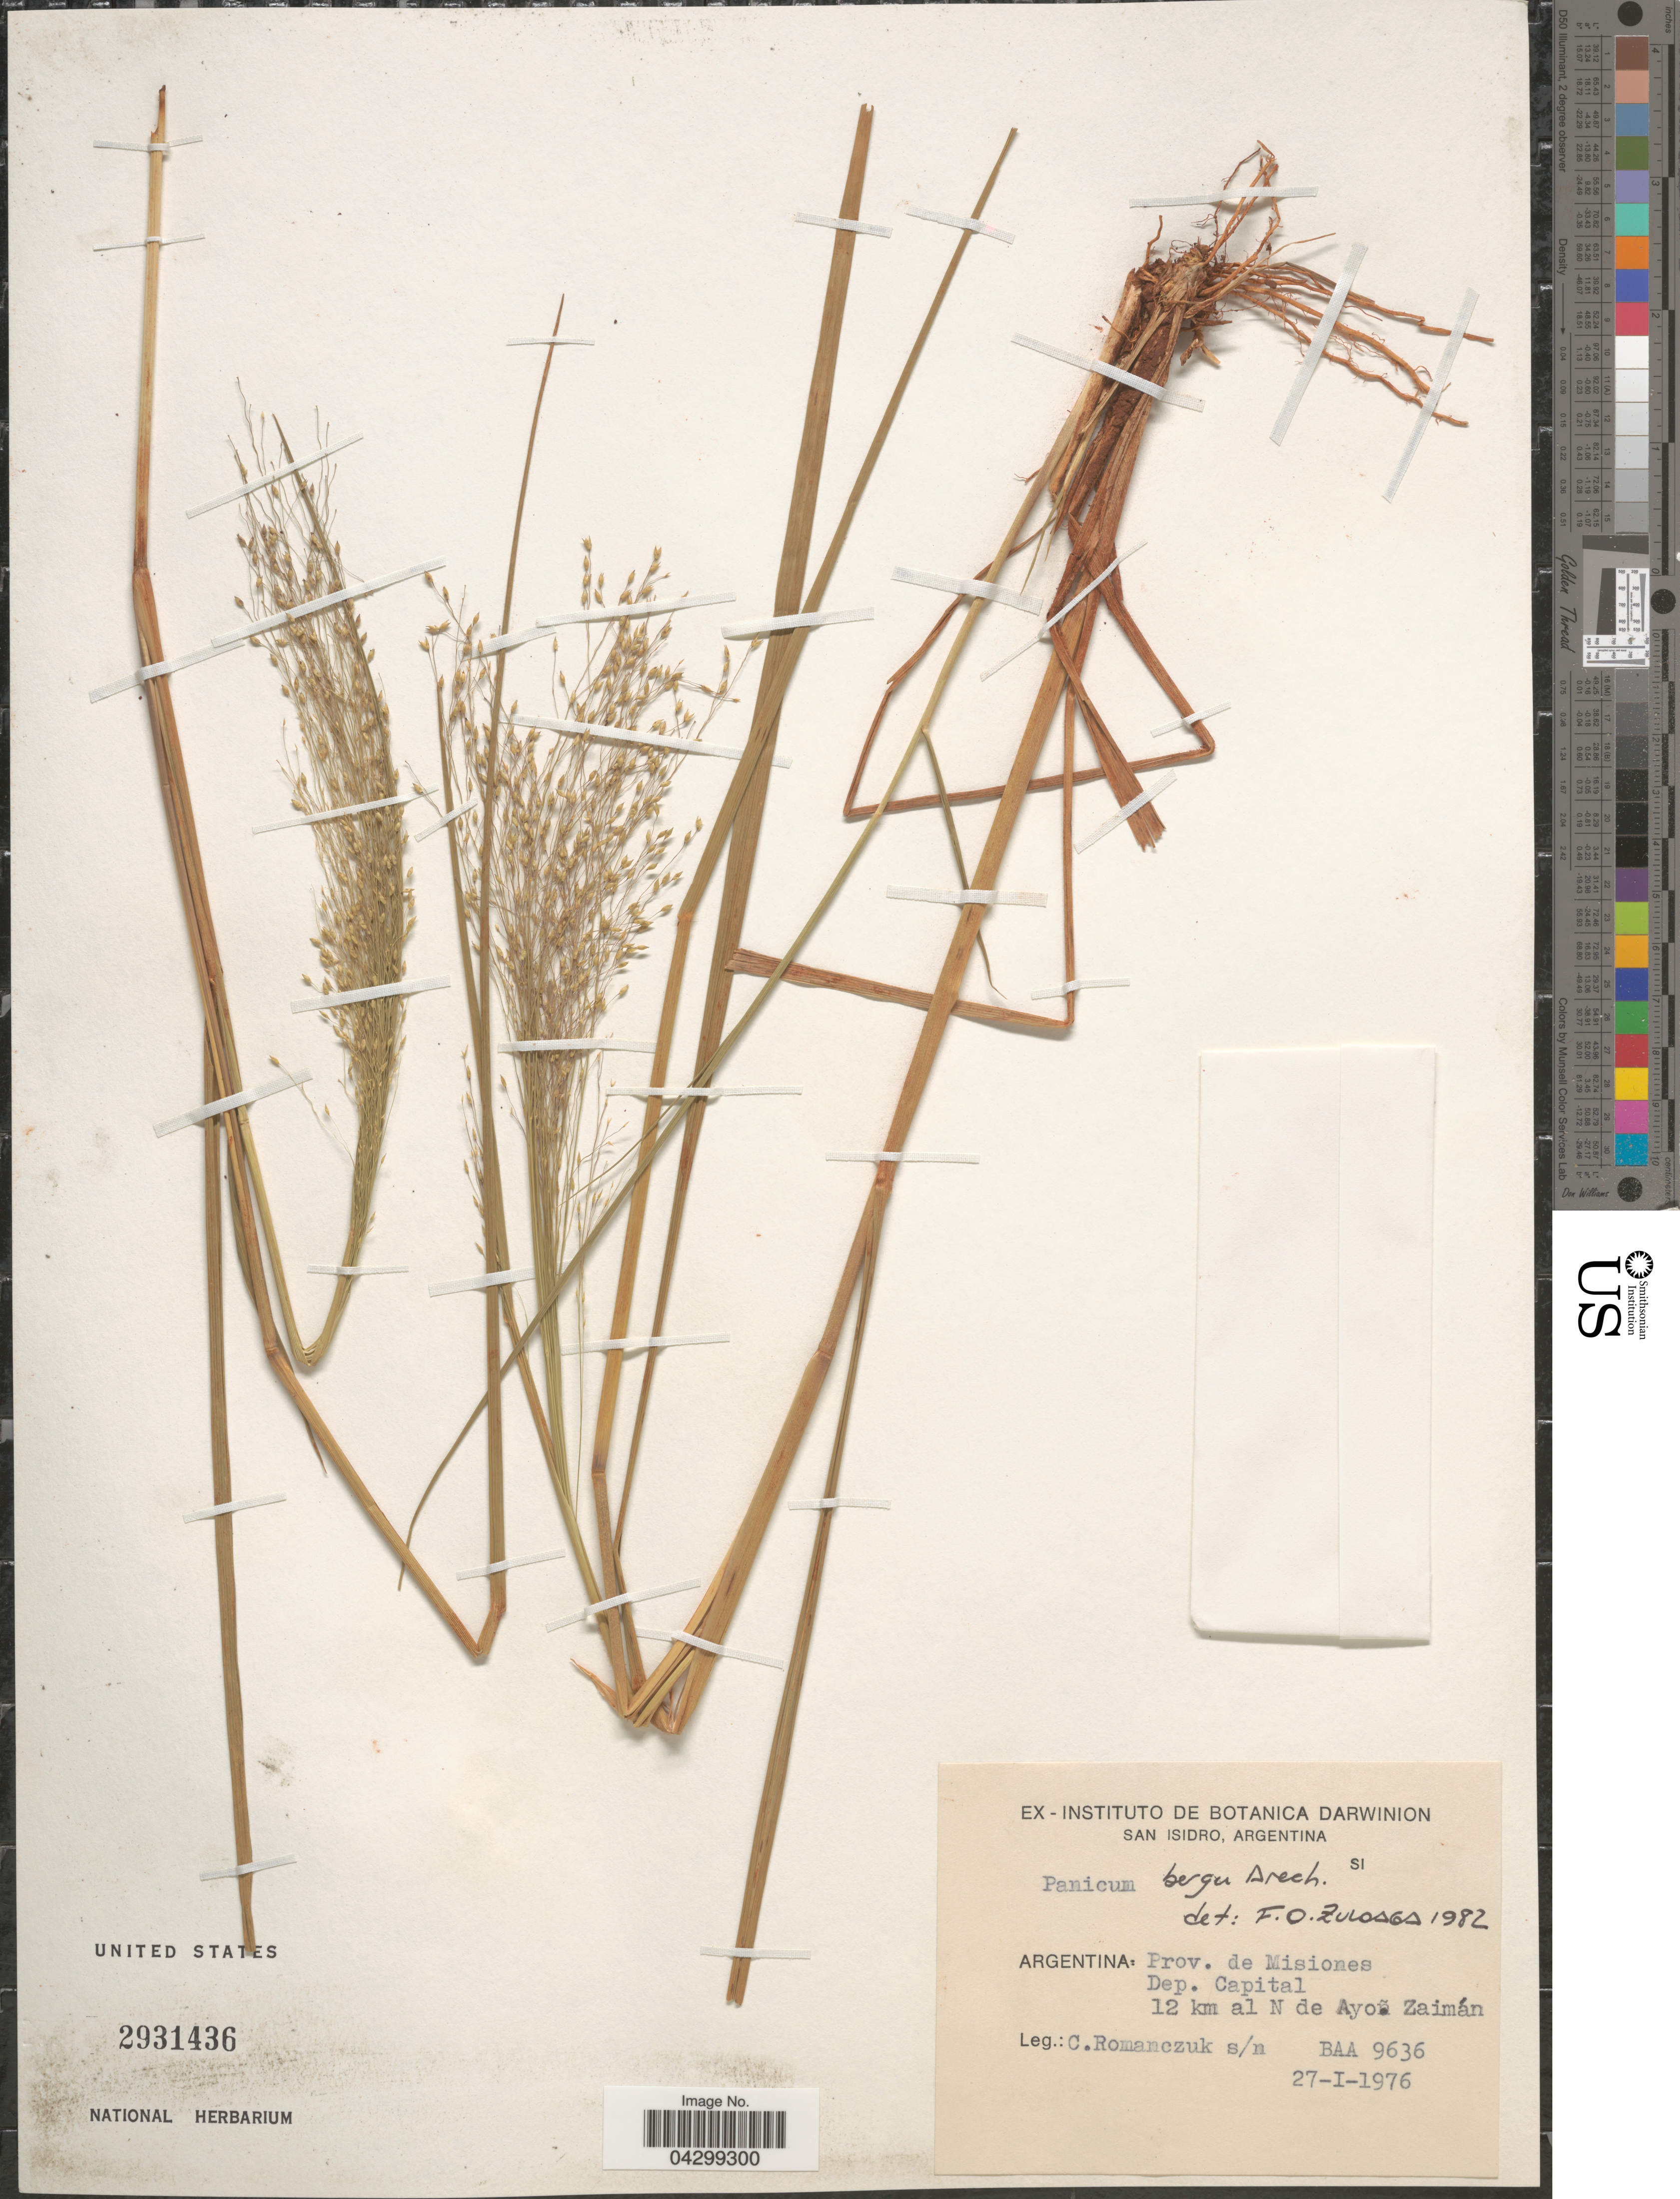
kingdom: Plantae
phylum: Tracheophyta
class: Liliopsida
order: Poales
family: Poaceae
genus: Panicum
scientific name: Panicum bergii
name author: Arechav.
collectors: C. Romanczuk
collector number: BAA9636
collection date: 1976-01-27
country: Argentina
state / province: Misiones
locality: Dep. Capital. 12 km al N de Ato. Zaimán.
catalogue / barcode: US 2931436